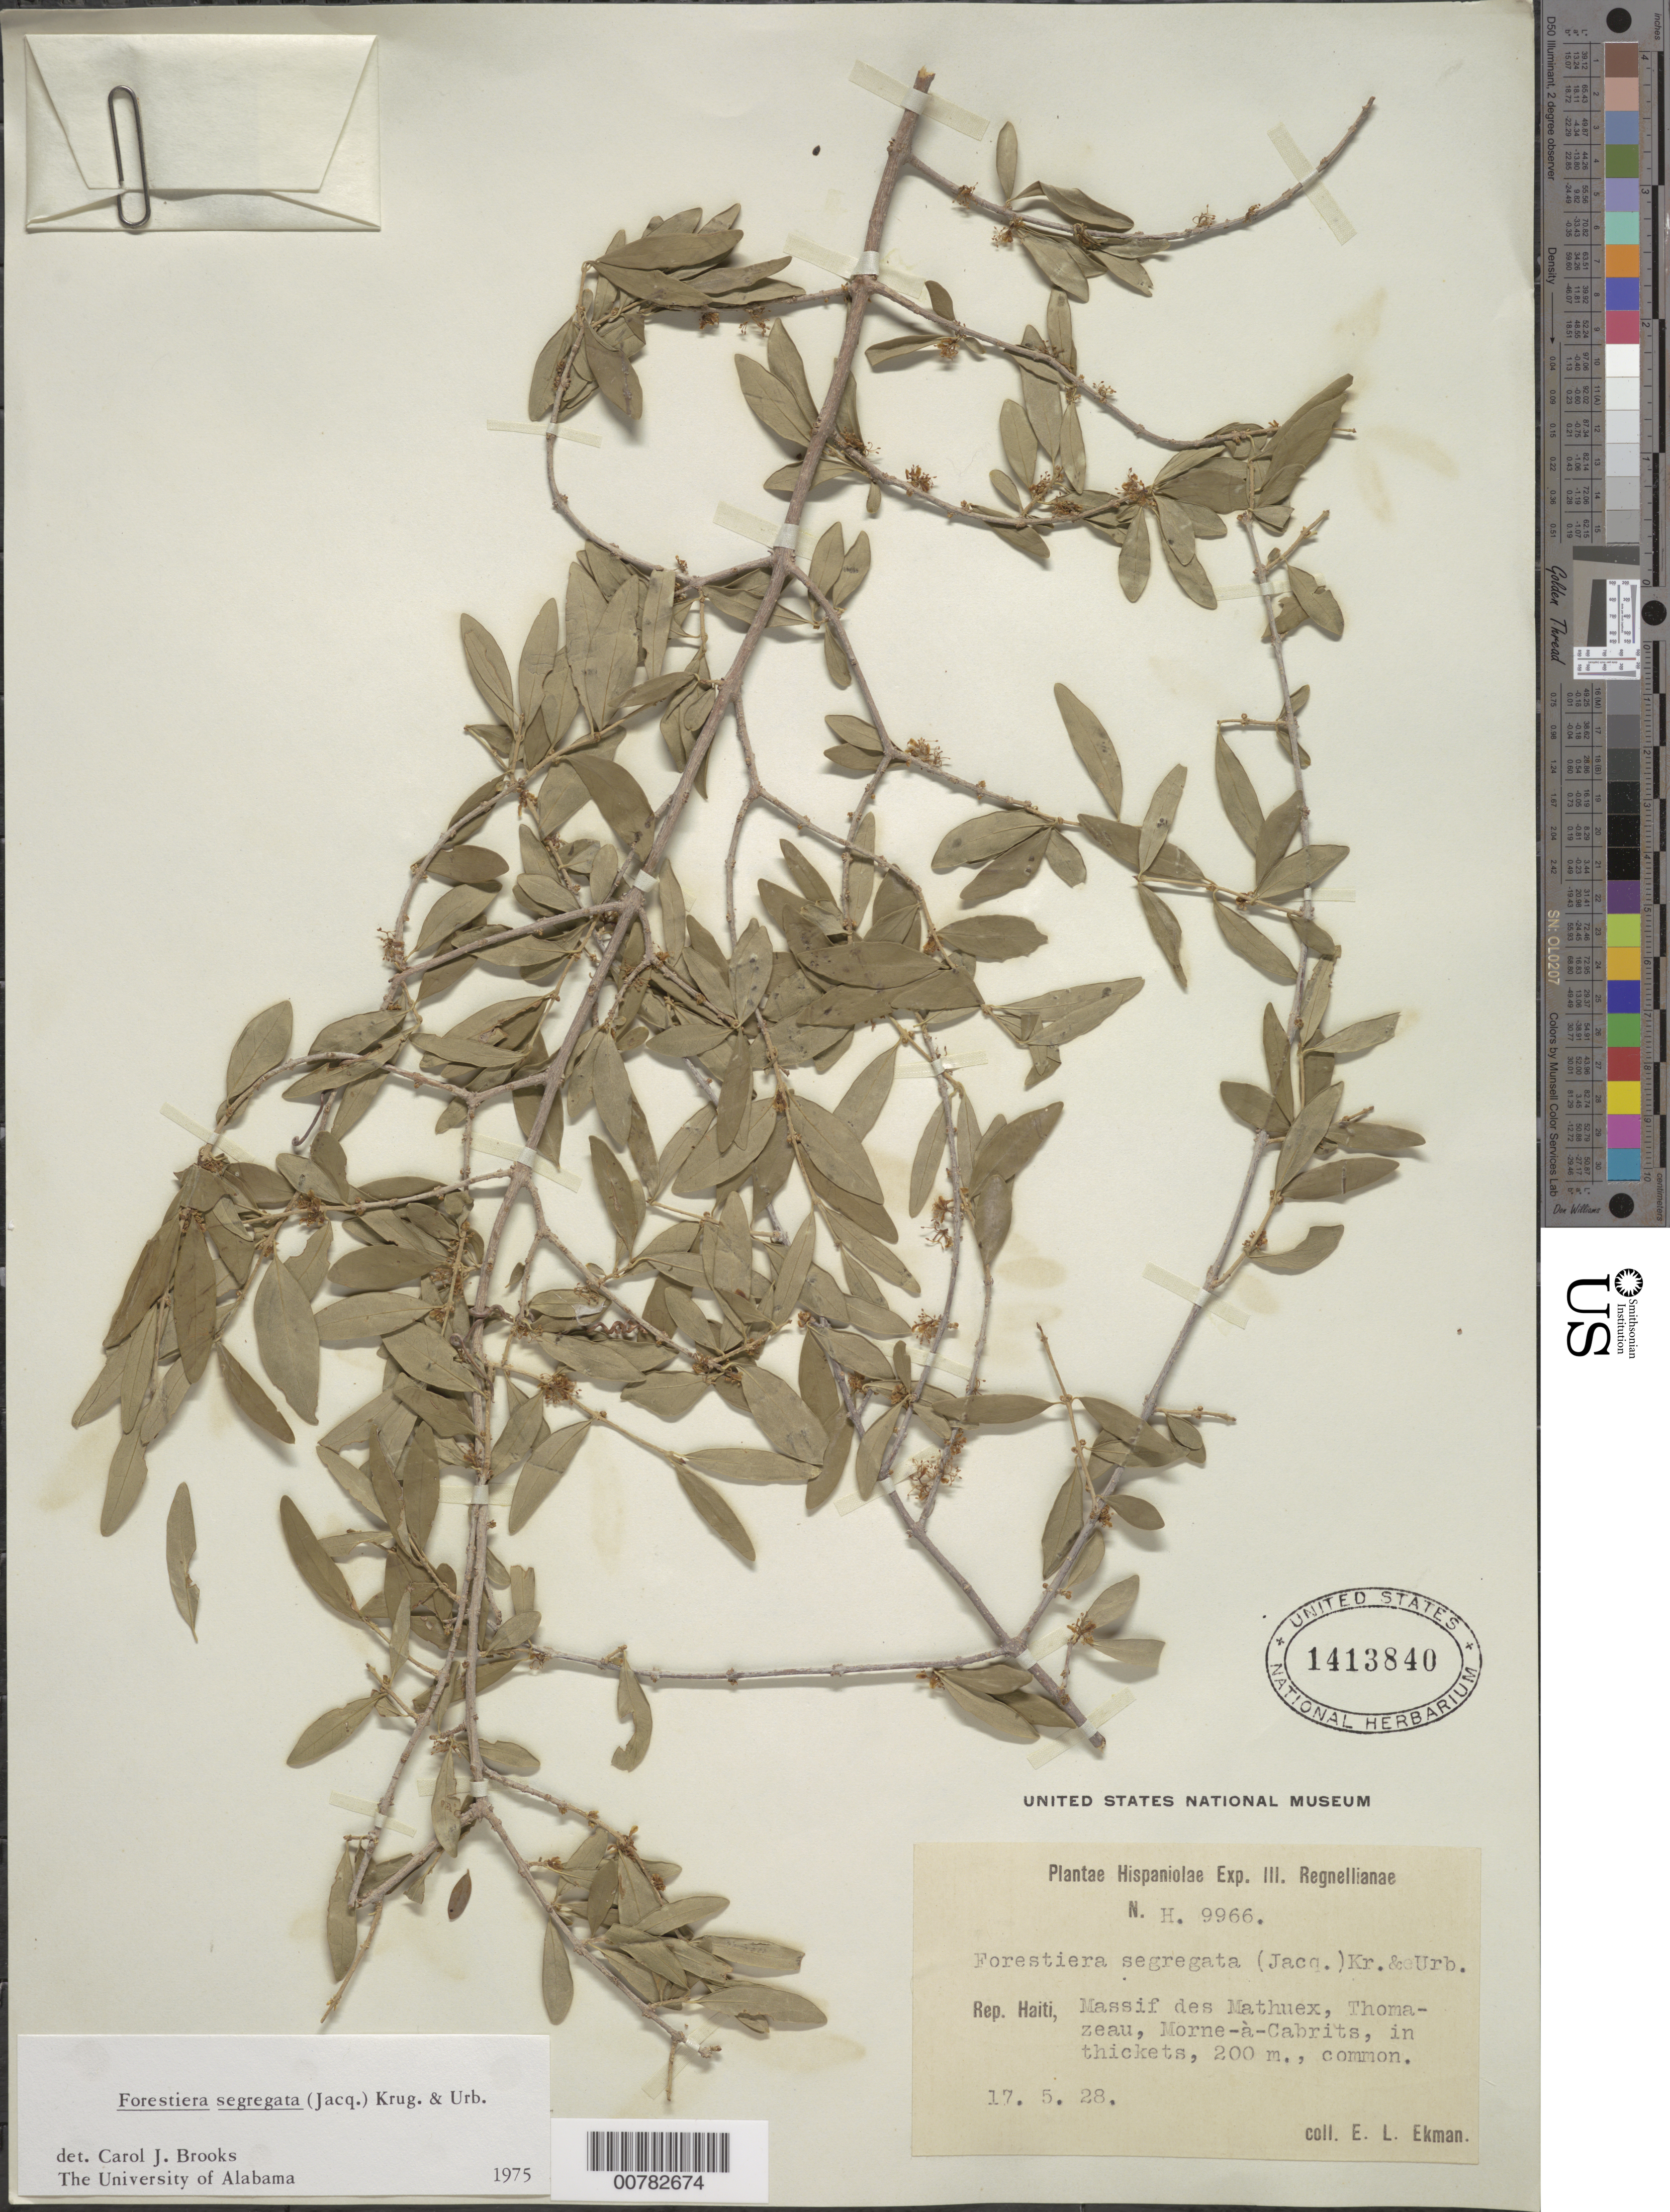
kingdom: Plantae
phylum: Tracheophyta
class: Magnoliopsida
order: Lamiales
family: Oleaceae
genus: Forestiera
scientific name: Forestiera segregata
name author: (Jacq.) Krug & Urb.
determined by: Brooks, Cecil J.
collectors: E. L. Ekman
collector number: H 9966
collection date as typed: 17 May 1928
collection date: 1928-05-17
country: Haiti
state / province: Ouest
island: Hispaniola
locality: Massif des Matheux, Thomazeau, Morne-à-Cabrits.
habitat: In thickets.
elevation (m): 200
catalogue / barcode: US 1413840